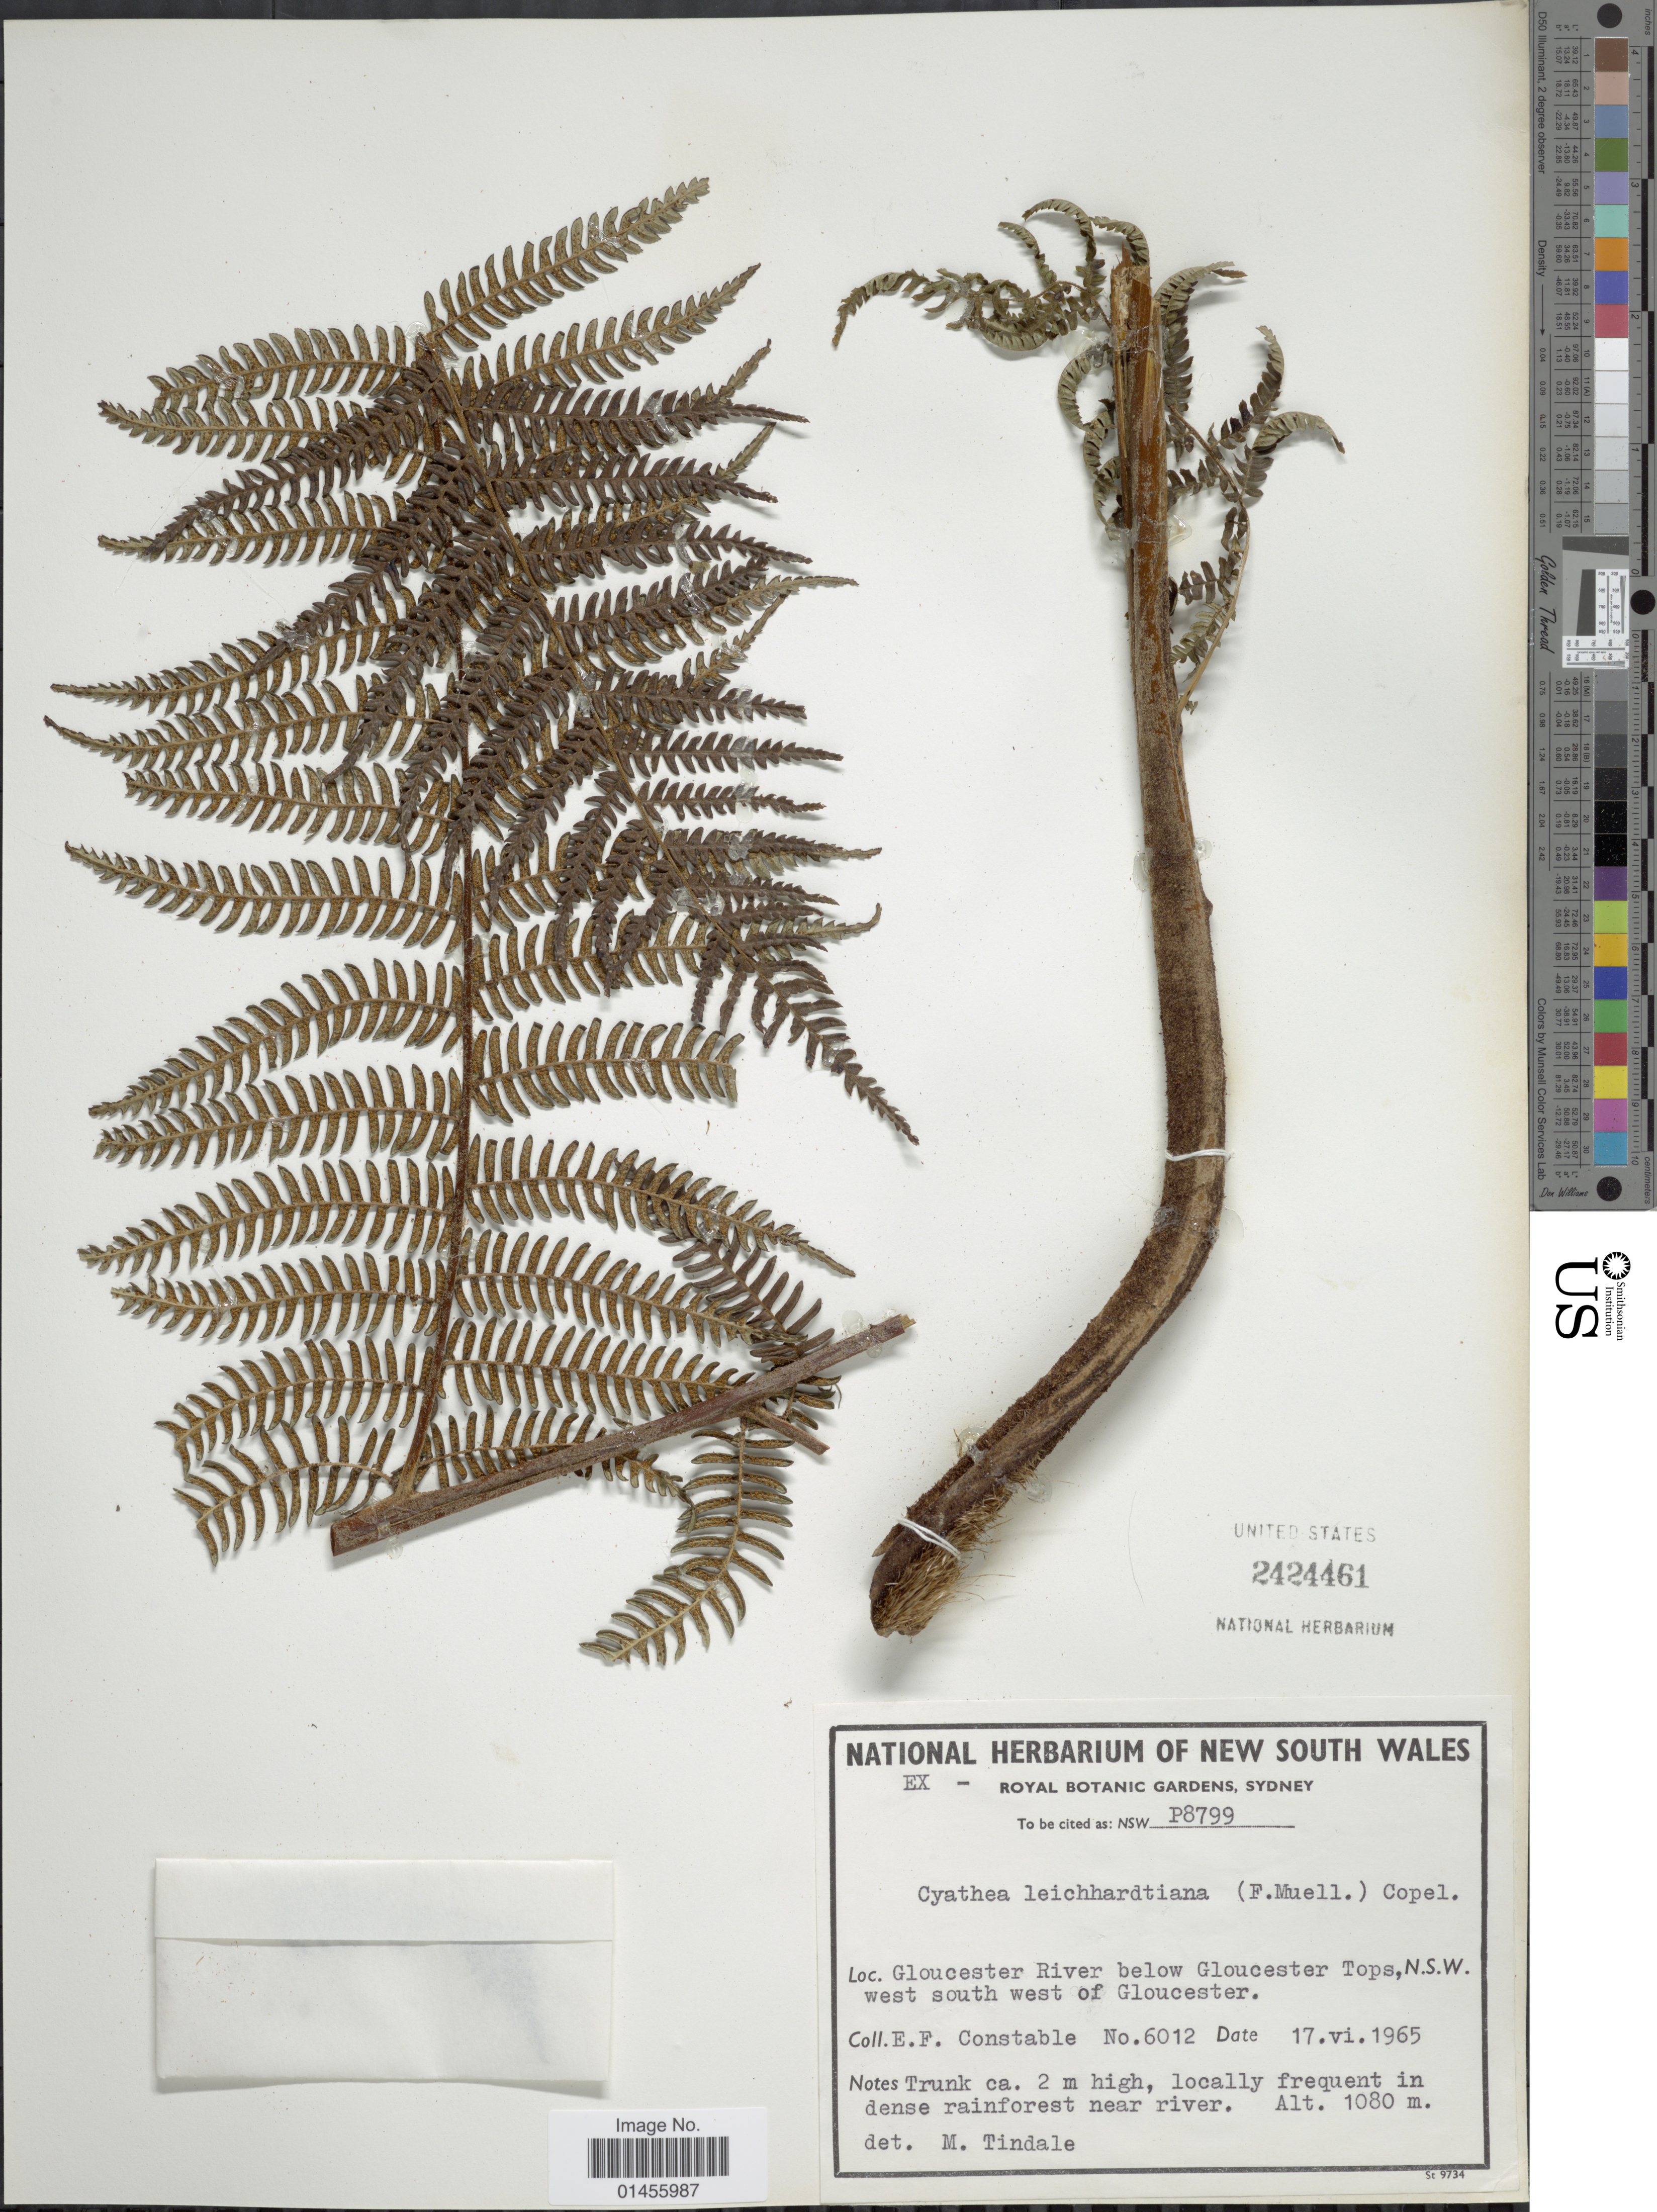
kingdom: Plantae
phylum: Tracheophyta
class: Polypodiopsida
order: Cyatheales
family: Cyatheaceae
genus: Alsophila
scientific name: Alsophila australis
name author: R. Br.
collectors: E. F. Constable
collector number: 6012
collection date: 1965-06-17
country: Australia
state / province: New South Wales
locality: Gloucester River below Gloucester Tops, N.S.W. wet south west of Gloucester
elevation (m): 1080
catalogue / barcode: US 2424461